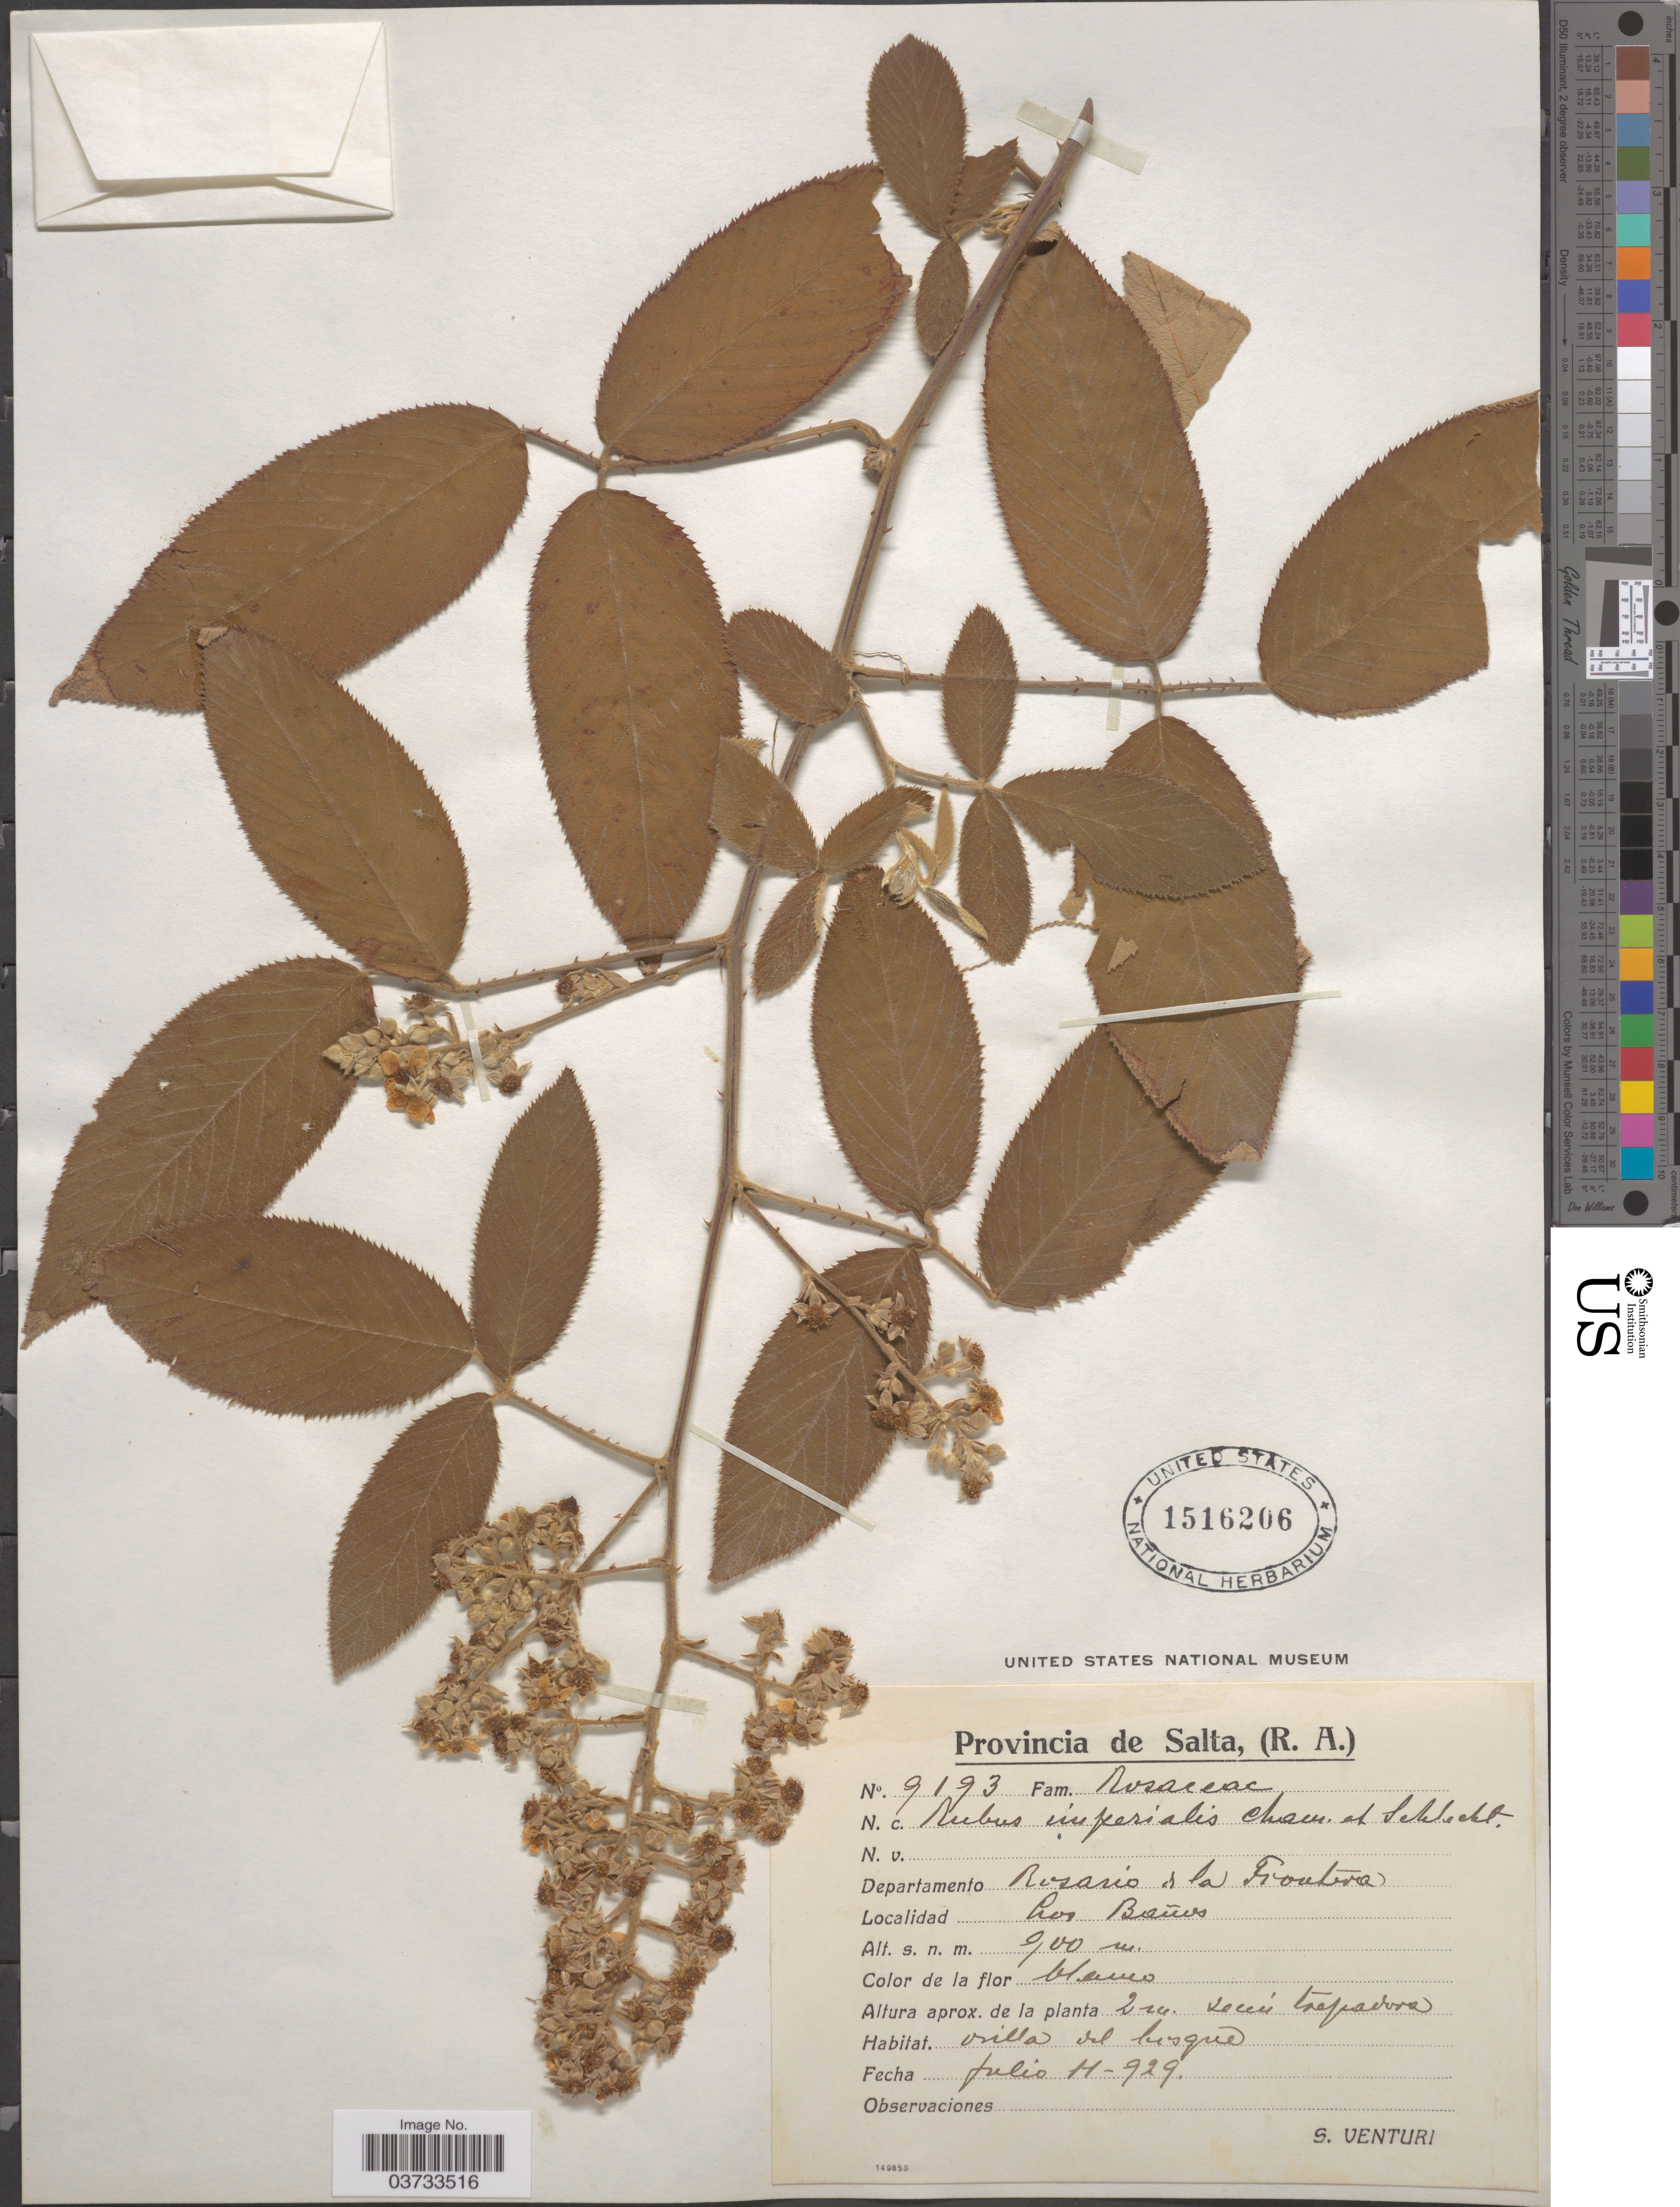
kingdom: Plantae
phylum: Tracheophyta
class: Magnoliopsida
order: Rosales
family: Rosaceae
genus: Rubus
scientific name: Rubus imperialis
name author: Cham. & Schltdl.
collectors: S. Venturi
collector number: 9193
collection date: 1929-07-11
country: Argentina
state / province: Salta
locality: Departamento Rosario de la Frontera. Los Baños.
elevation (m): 900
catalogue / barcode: US 1516206